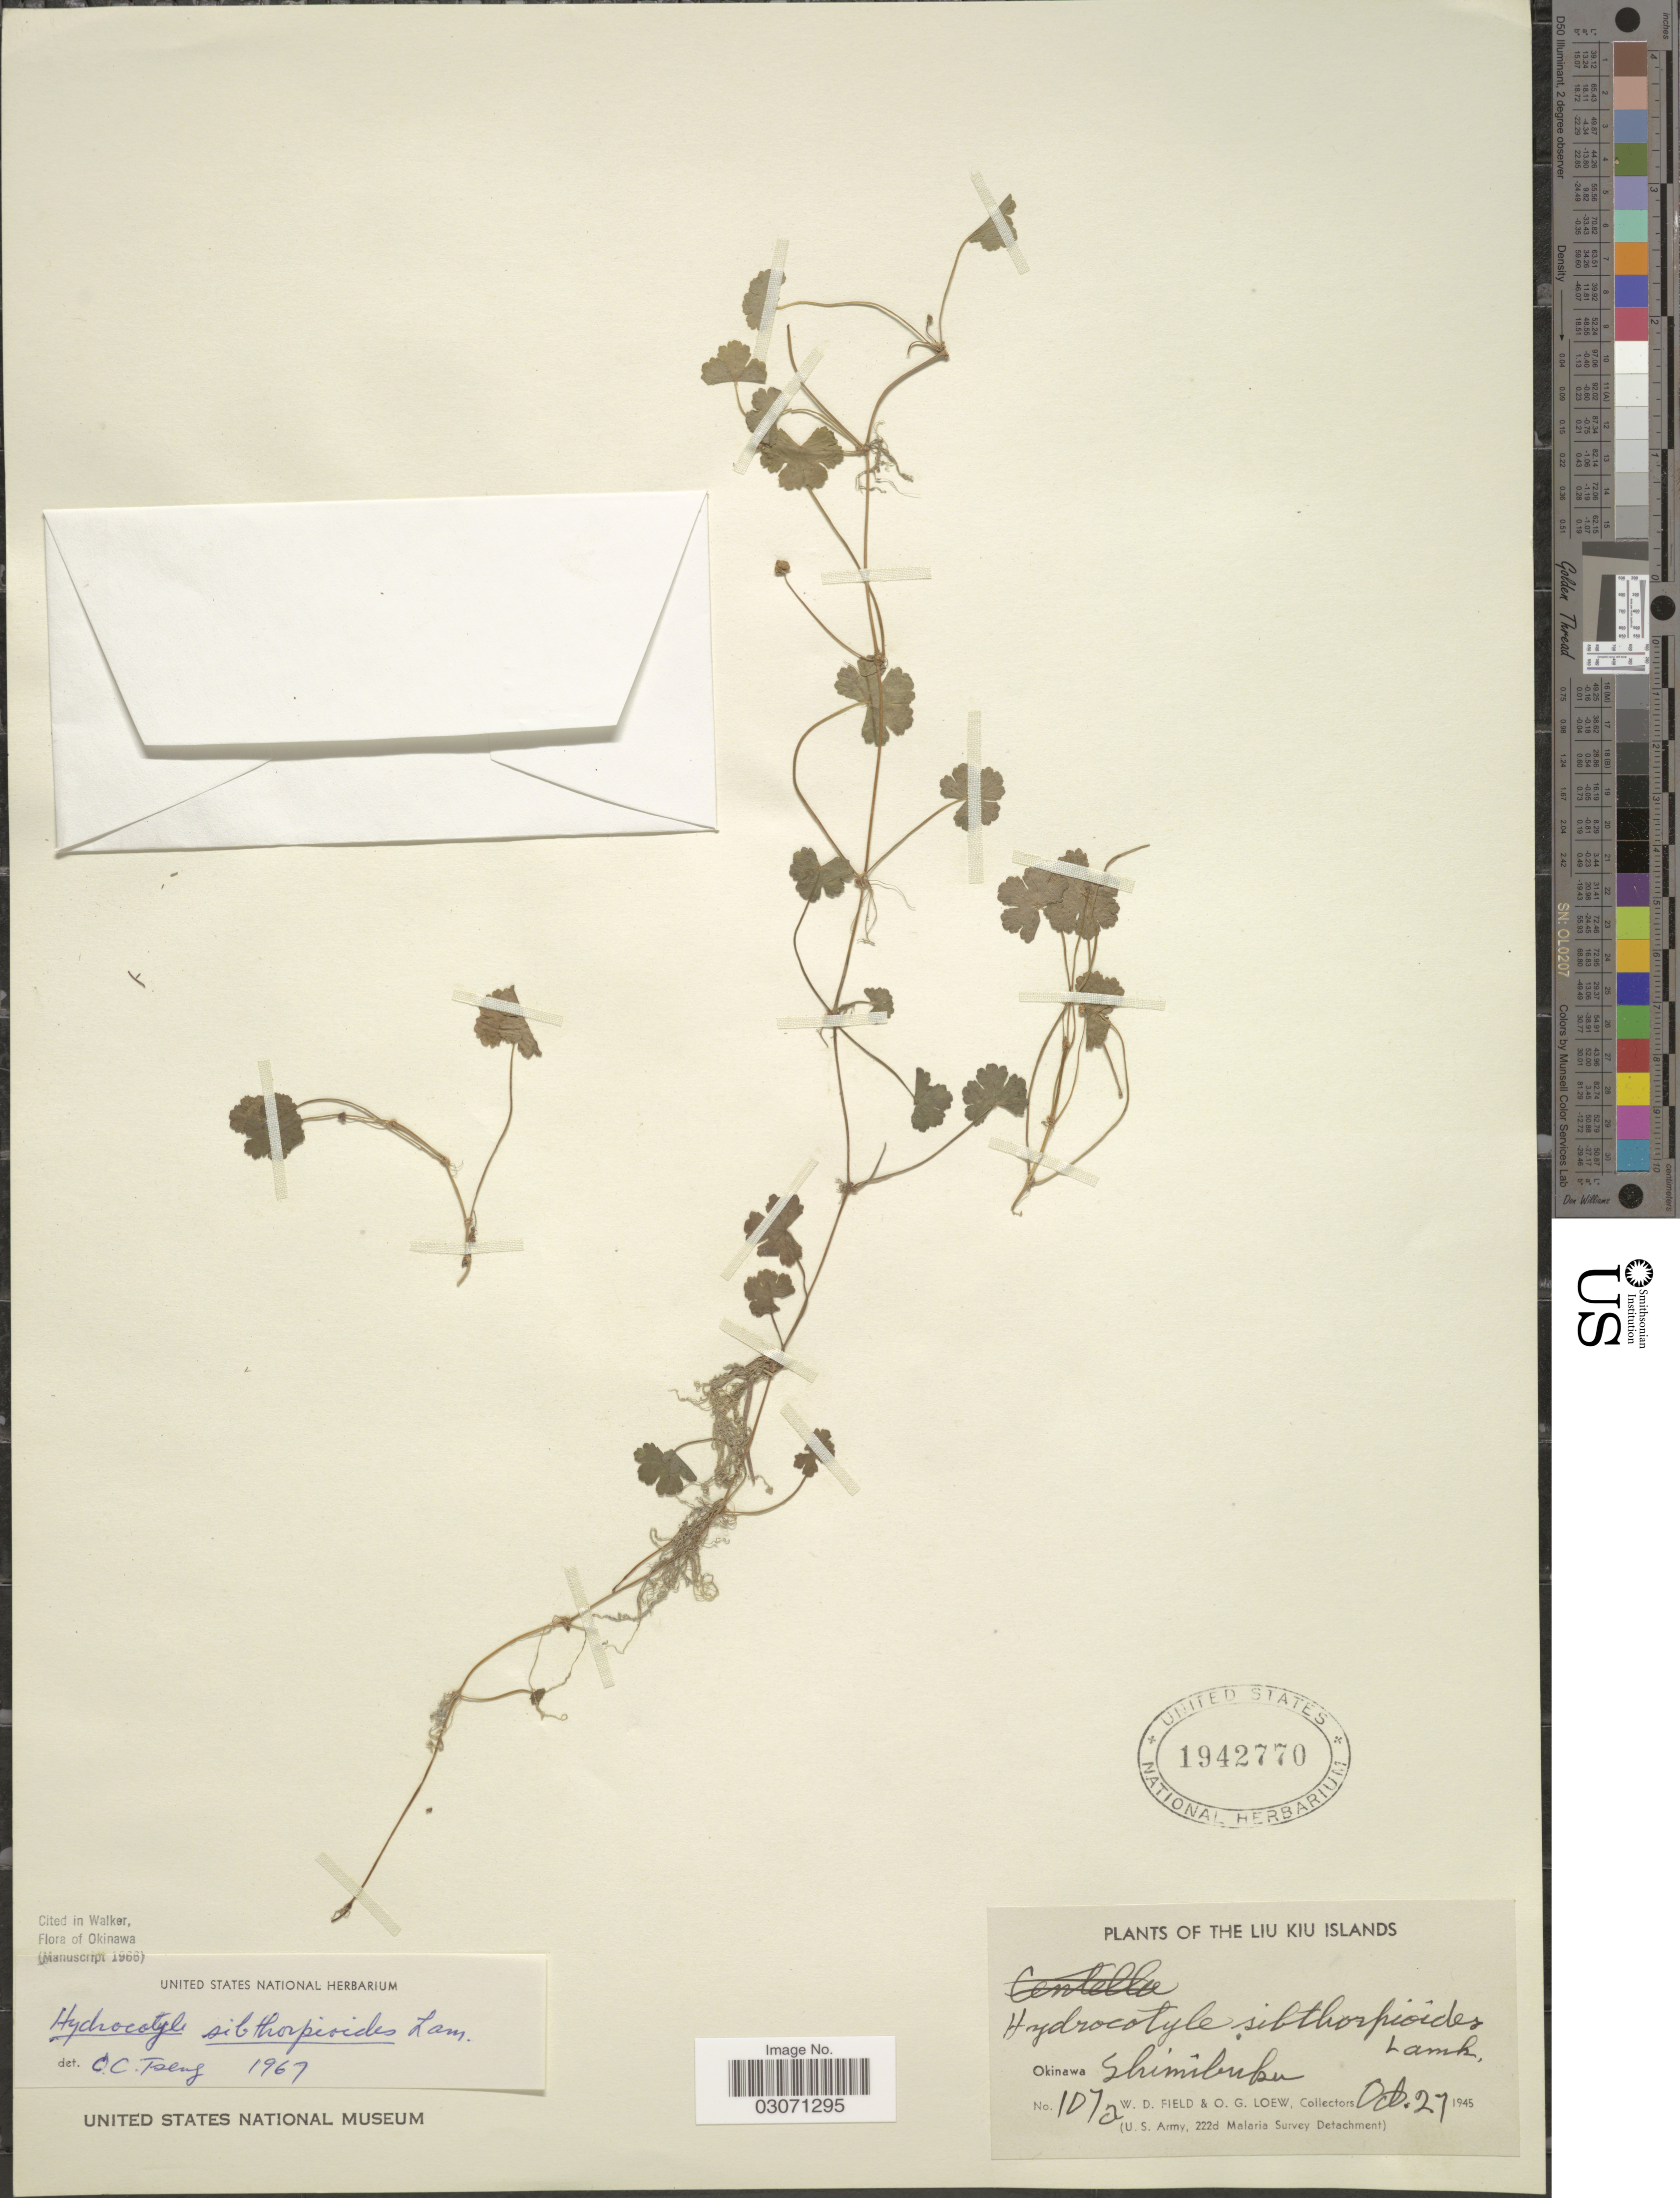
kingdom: Plantae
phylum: Tracheophyta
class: Magnoliopsida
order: Apiales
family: Araliaceae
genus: Hydrocotyle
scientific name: Hydrocotyle sibthorpioides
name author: Lam.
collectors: W. D. Field & O. G. Loew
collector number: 1073*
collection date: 1945-10-27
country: Japan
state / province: Okinawa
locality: The Liu Kiu Islands. Okinawa Shimibuku.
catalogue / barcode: US 1942770